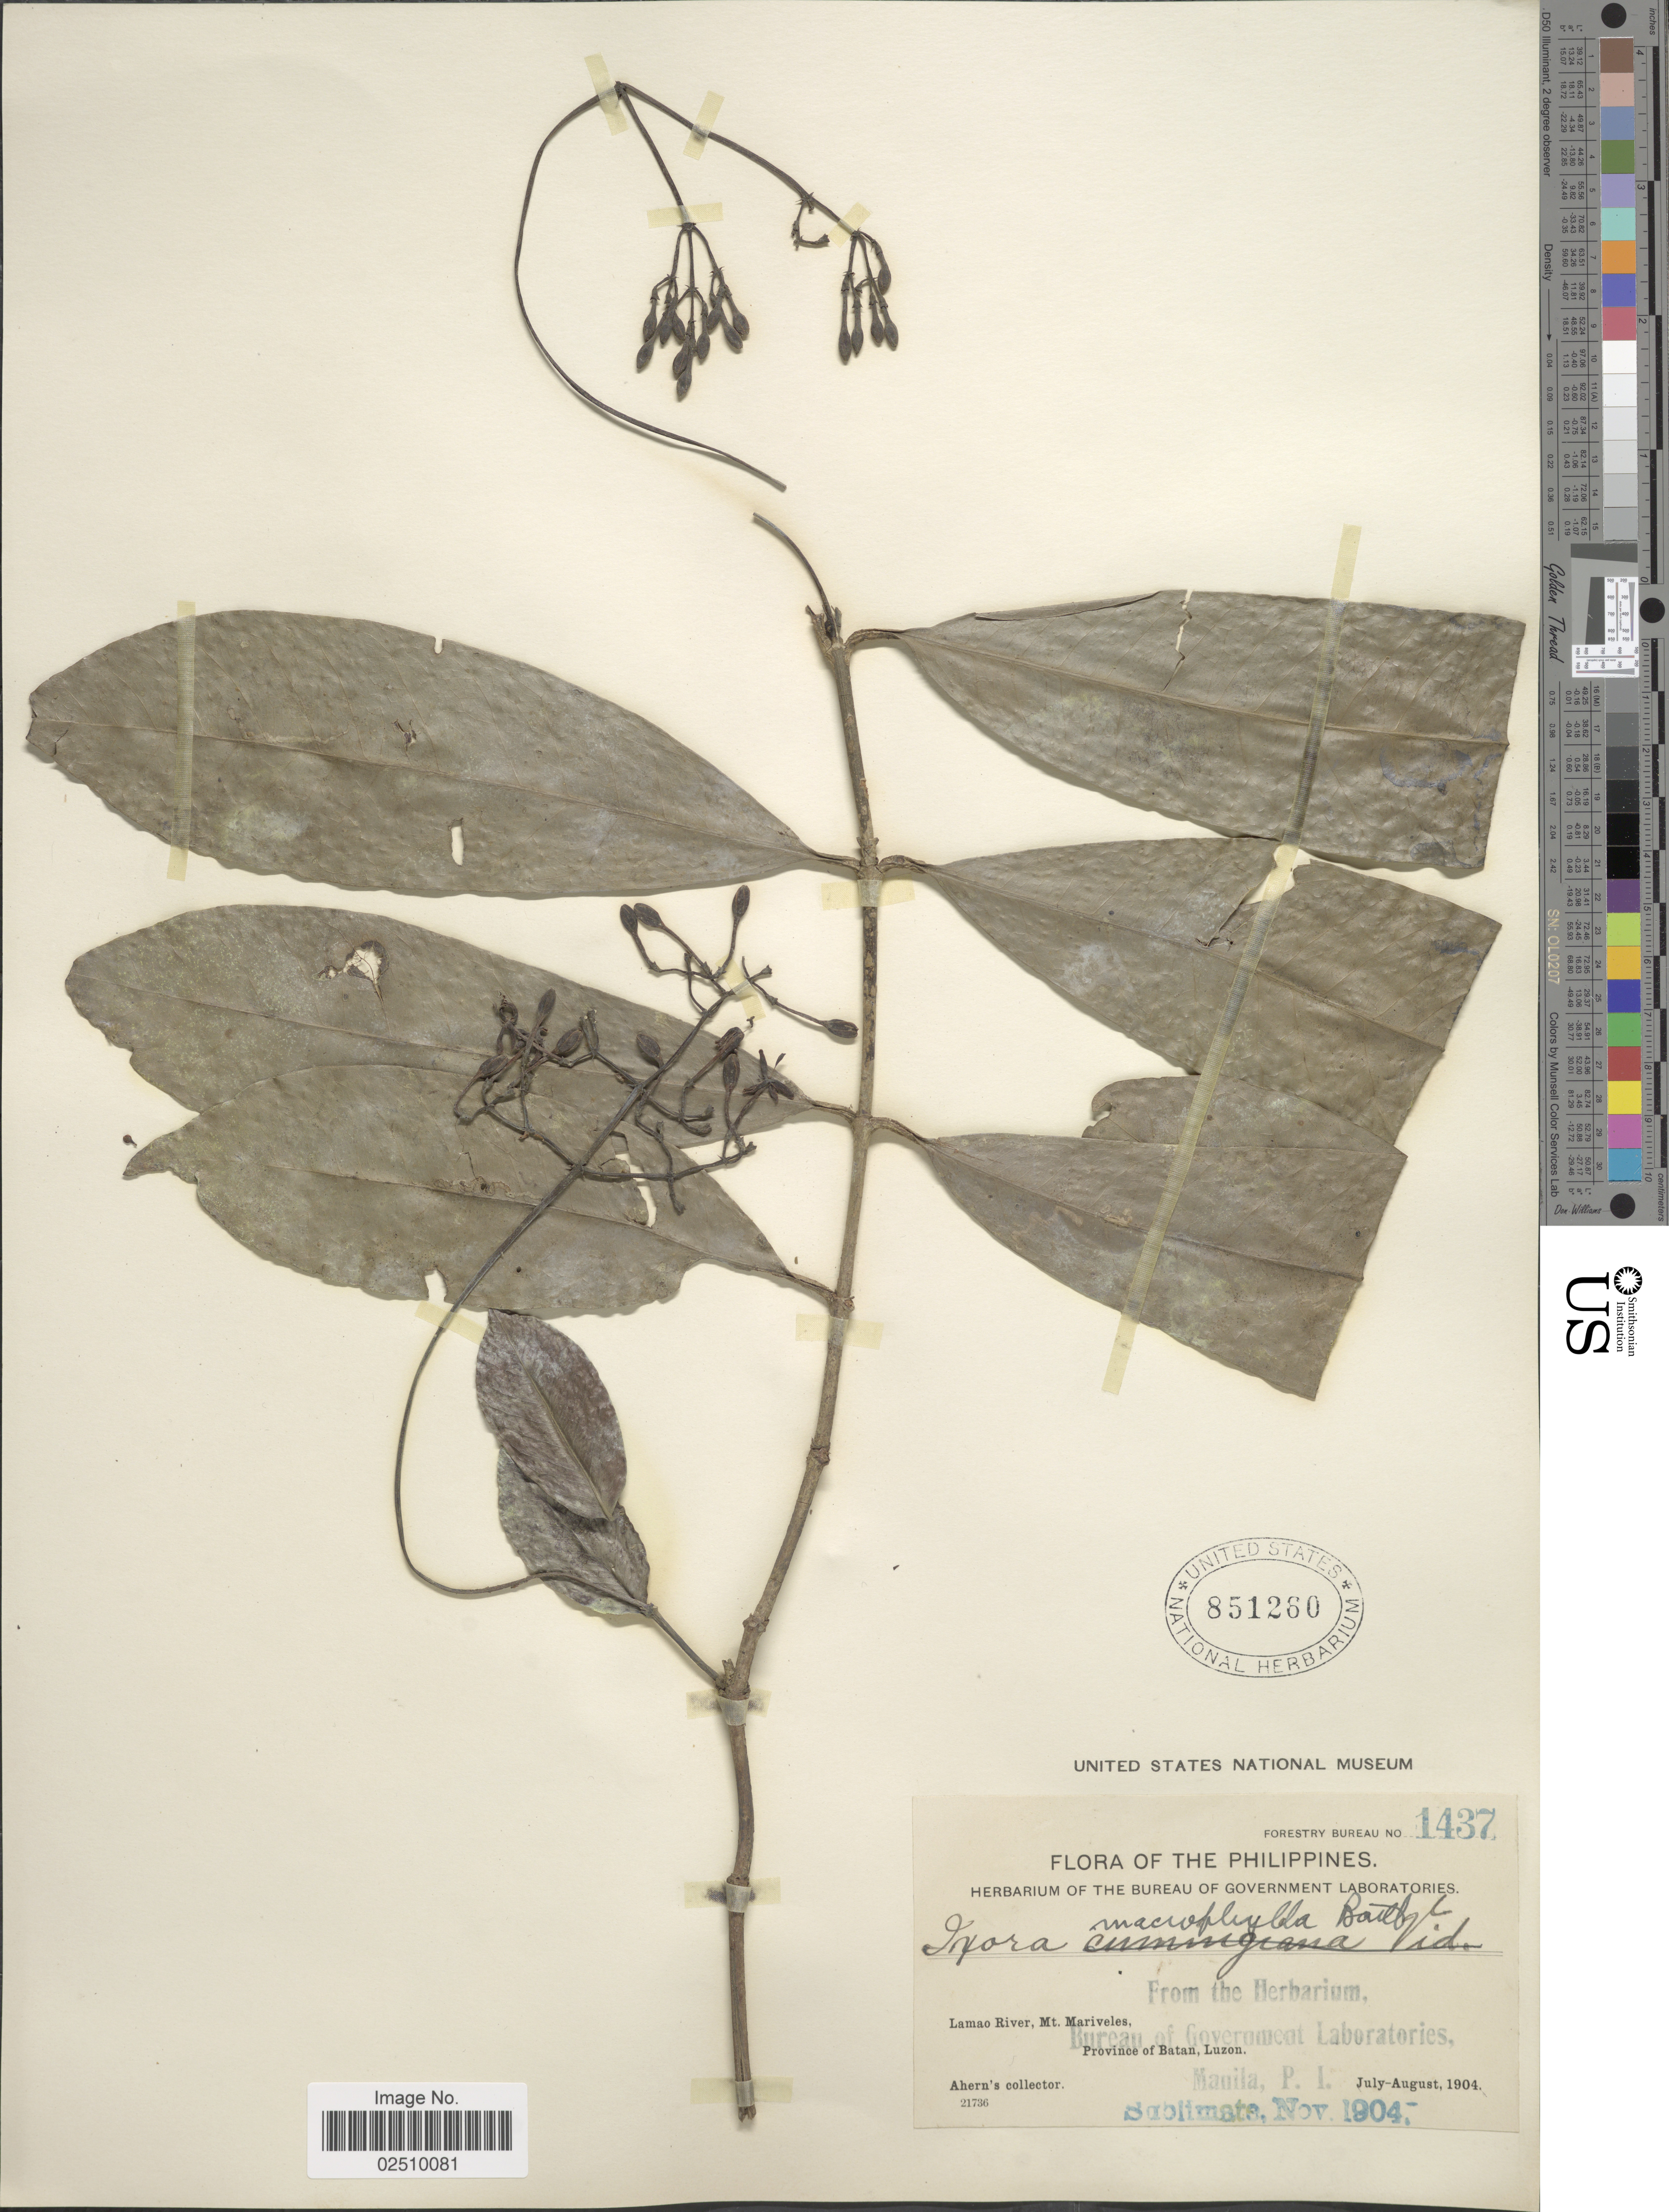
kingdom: Plantae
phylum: Tracheophyta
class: Magnoliopsida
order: Gentianales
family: Rubiaceae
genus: Ixora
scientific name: Ixora macrophylla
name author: Bartl. ex DC.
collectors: Ahern's collector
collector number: Forestry Bureau 1437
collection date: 1904-07/1904-08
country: Philippines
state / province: Cagayan Valley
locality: Lamao River, Mt. Mariveles, Province of Batan, Luzon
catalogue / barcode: US 851260